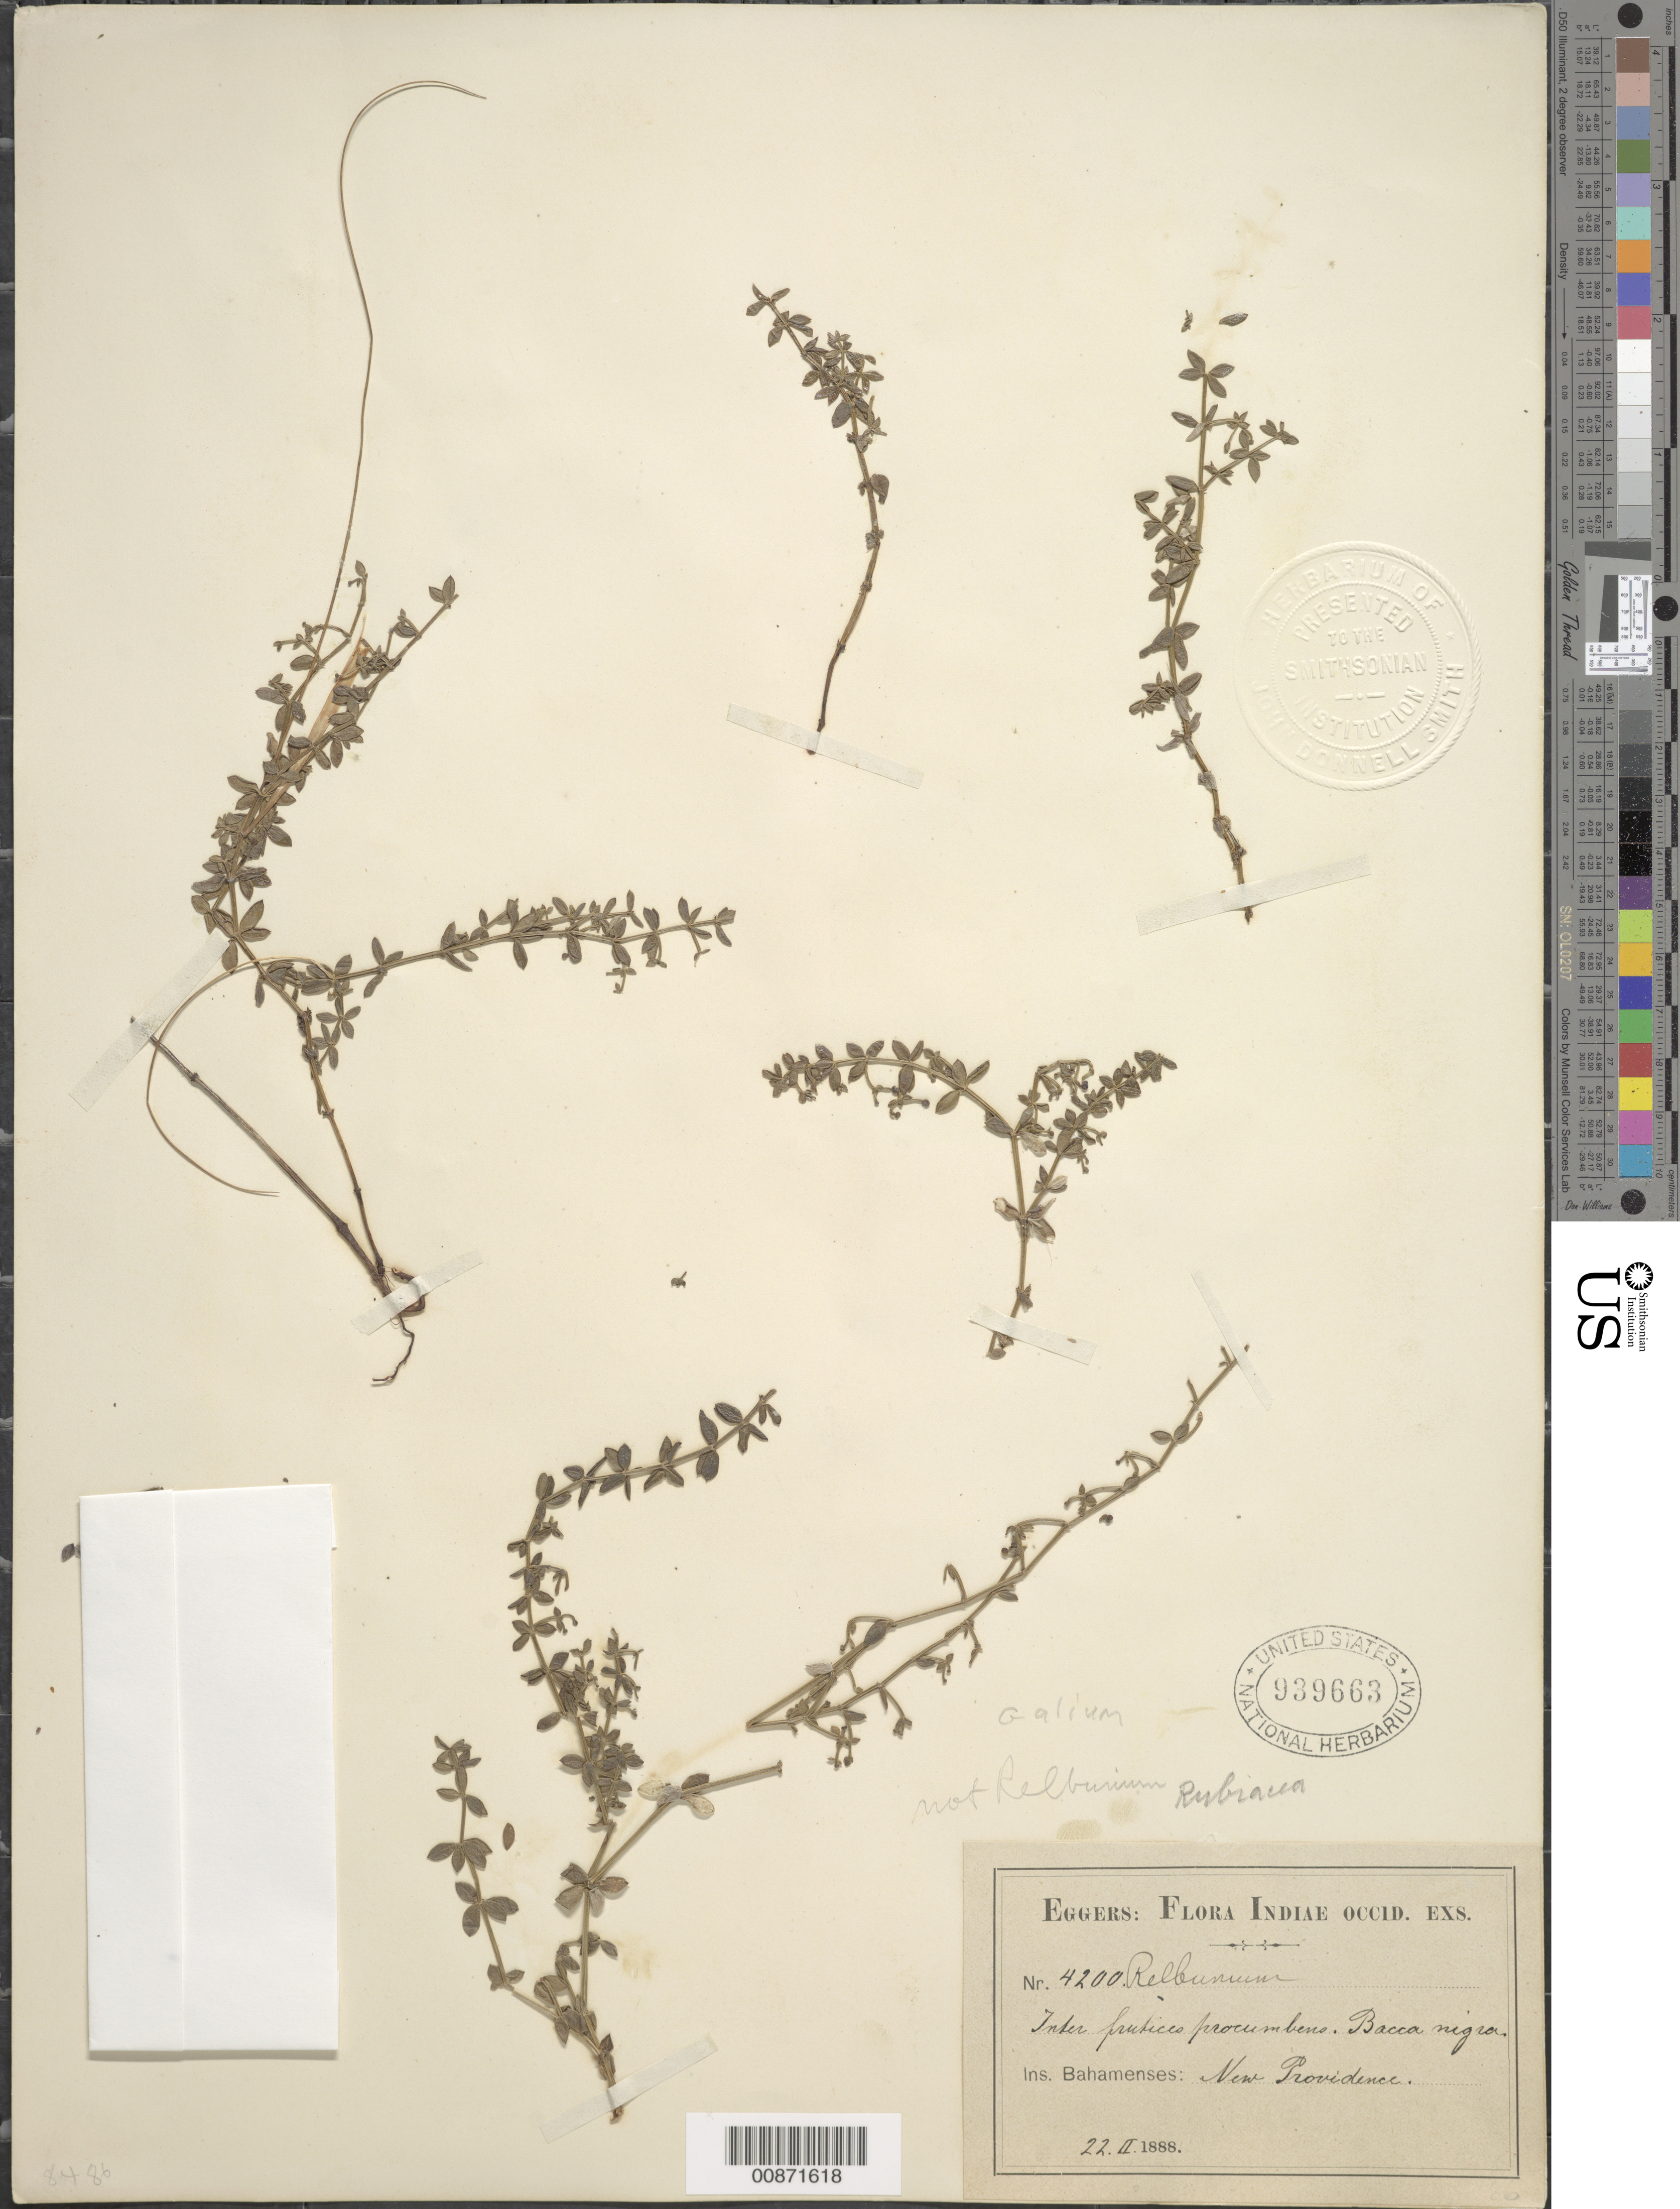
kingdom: Plantae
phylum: Tracheophyta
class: Magnoliopsida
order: Gentianales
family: Rubiaceae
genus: Galium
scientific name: Galium bermudense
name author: L.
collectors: H. F. A. von Eggers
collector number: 4200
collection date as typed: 22 Feb 1888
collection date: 1888-02-22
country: Bahamas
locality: New Providence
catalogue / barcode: US 939663